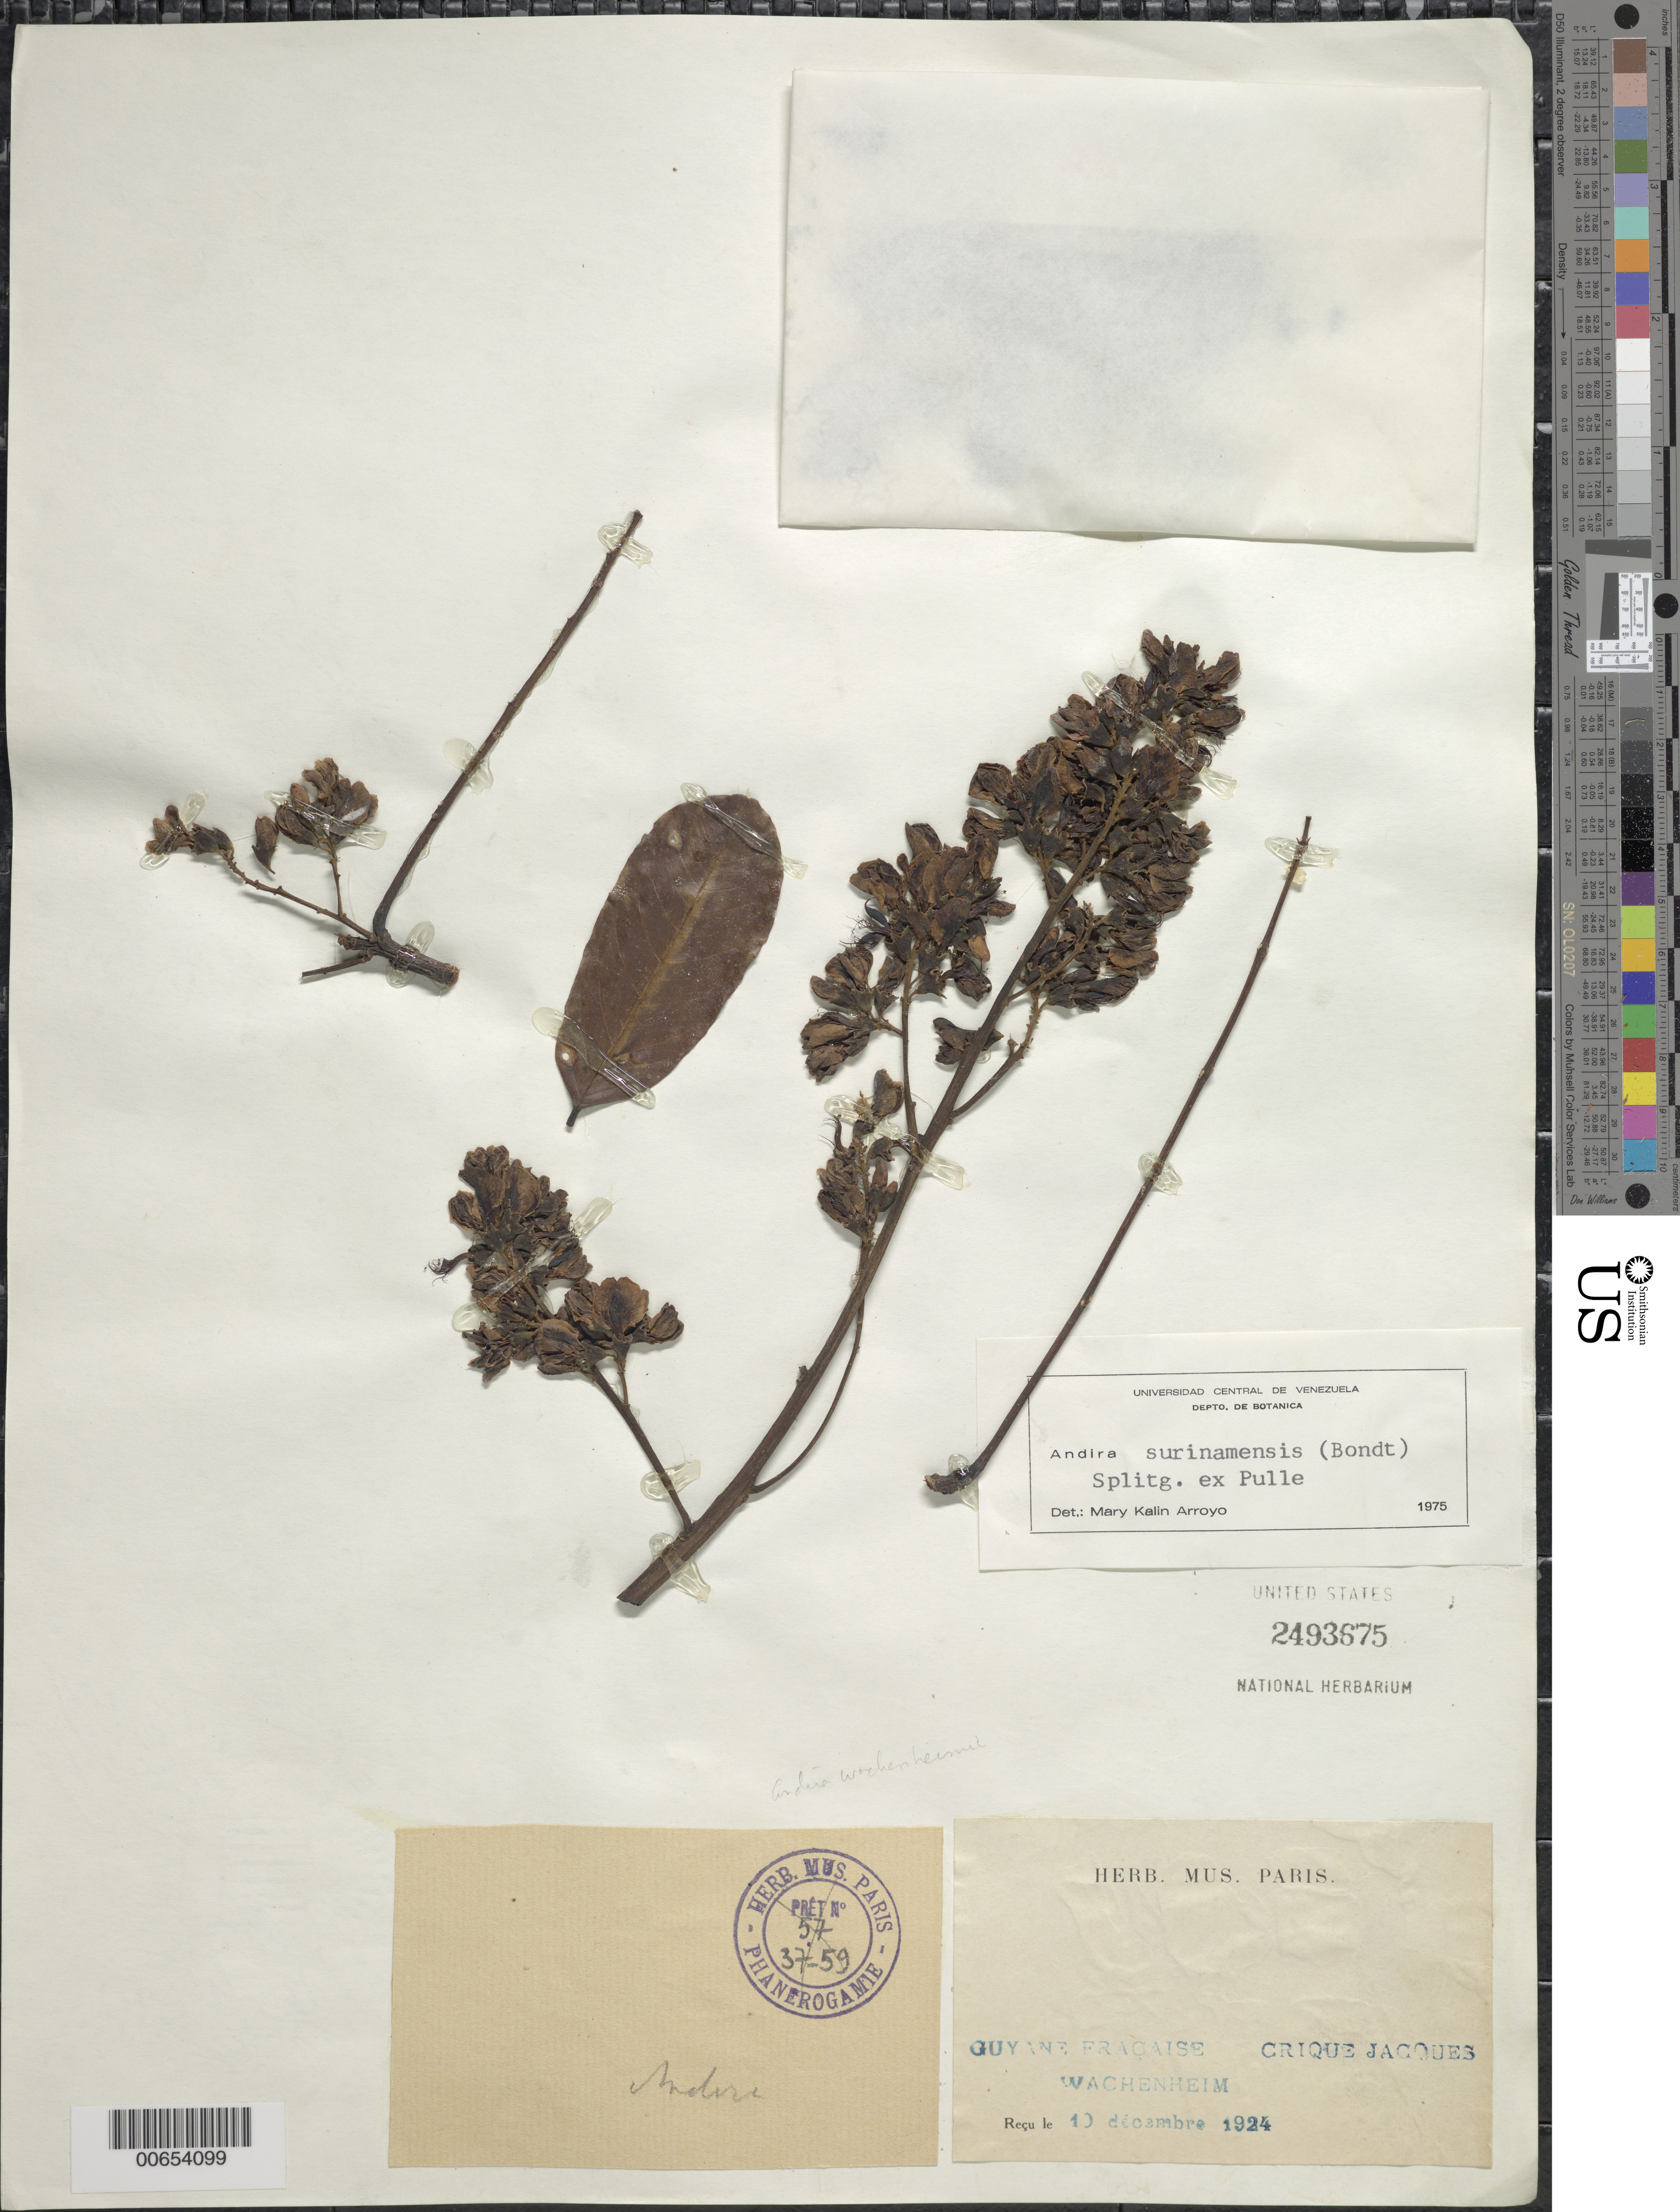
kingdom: Plantae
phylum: Tracheophyta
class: Magnoliopsida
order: Fabales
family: Fabaceae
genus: Andira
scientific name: Andira surinamensis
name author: (Bondt) Splitg. ex Amshoff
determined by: Arroyo, M. K., (CBT), Universidad Central de Venezuela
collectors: G. Wachenheim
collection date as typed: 10-Dec-24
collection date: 1924-12-10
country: French Guiana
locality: Crique Jacques, Bassin de la Mana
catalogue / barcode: US 2493675